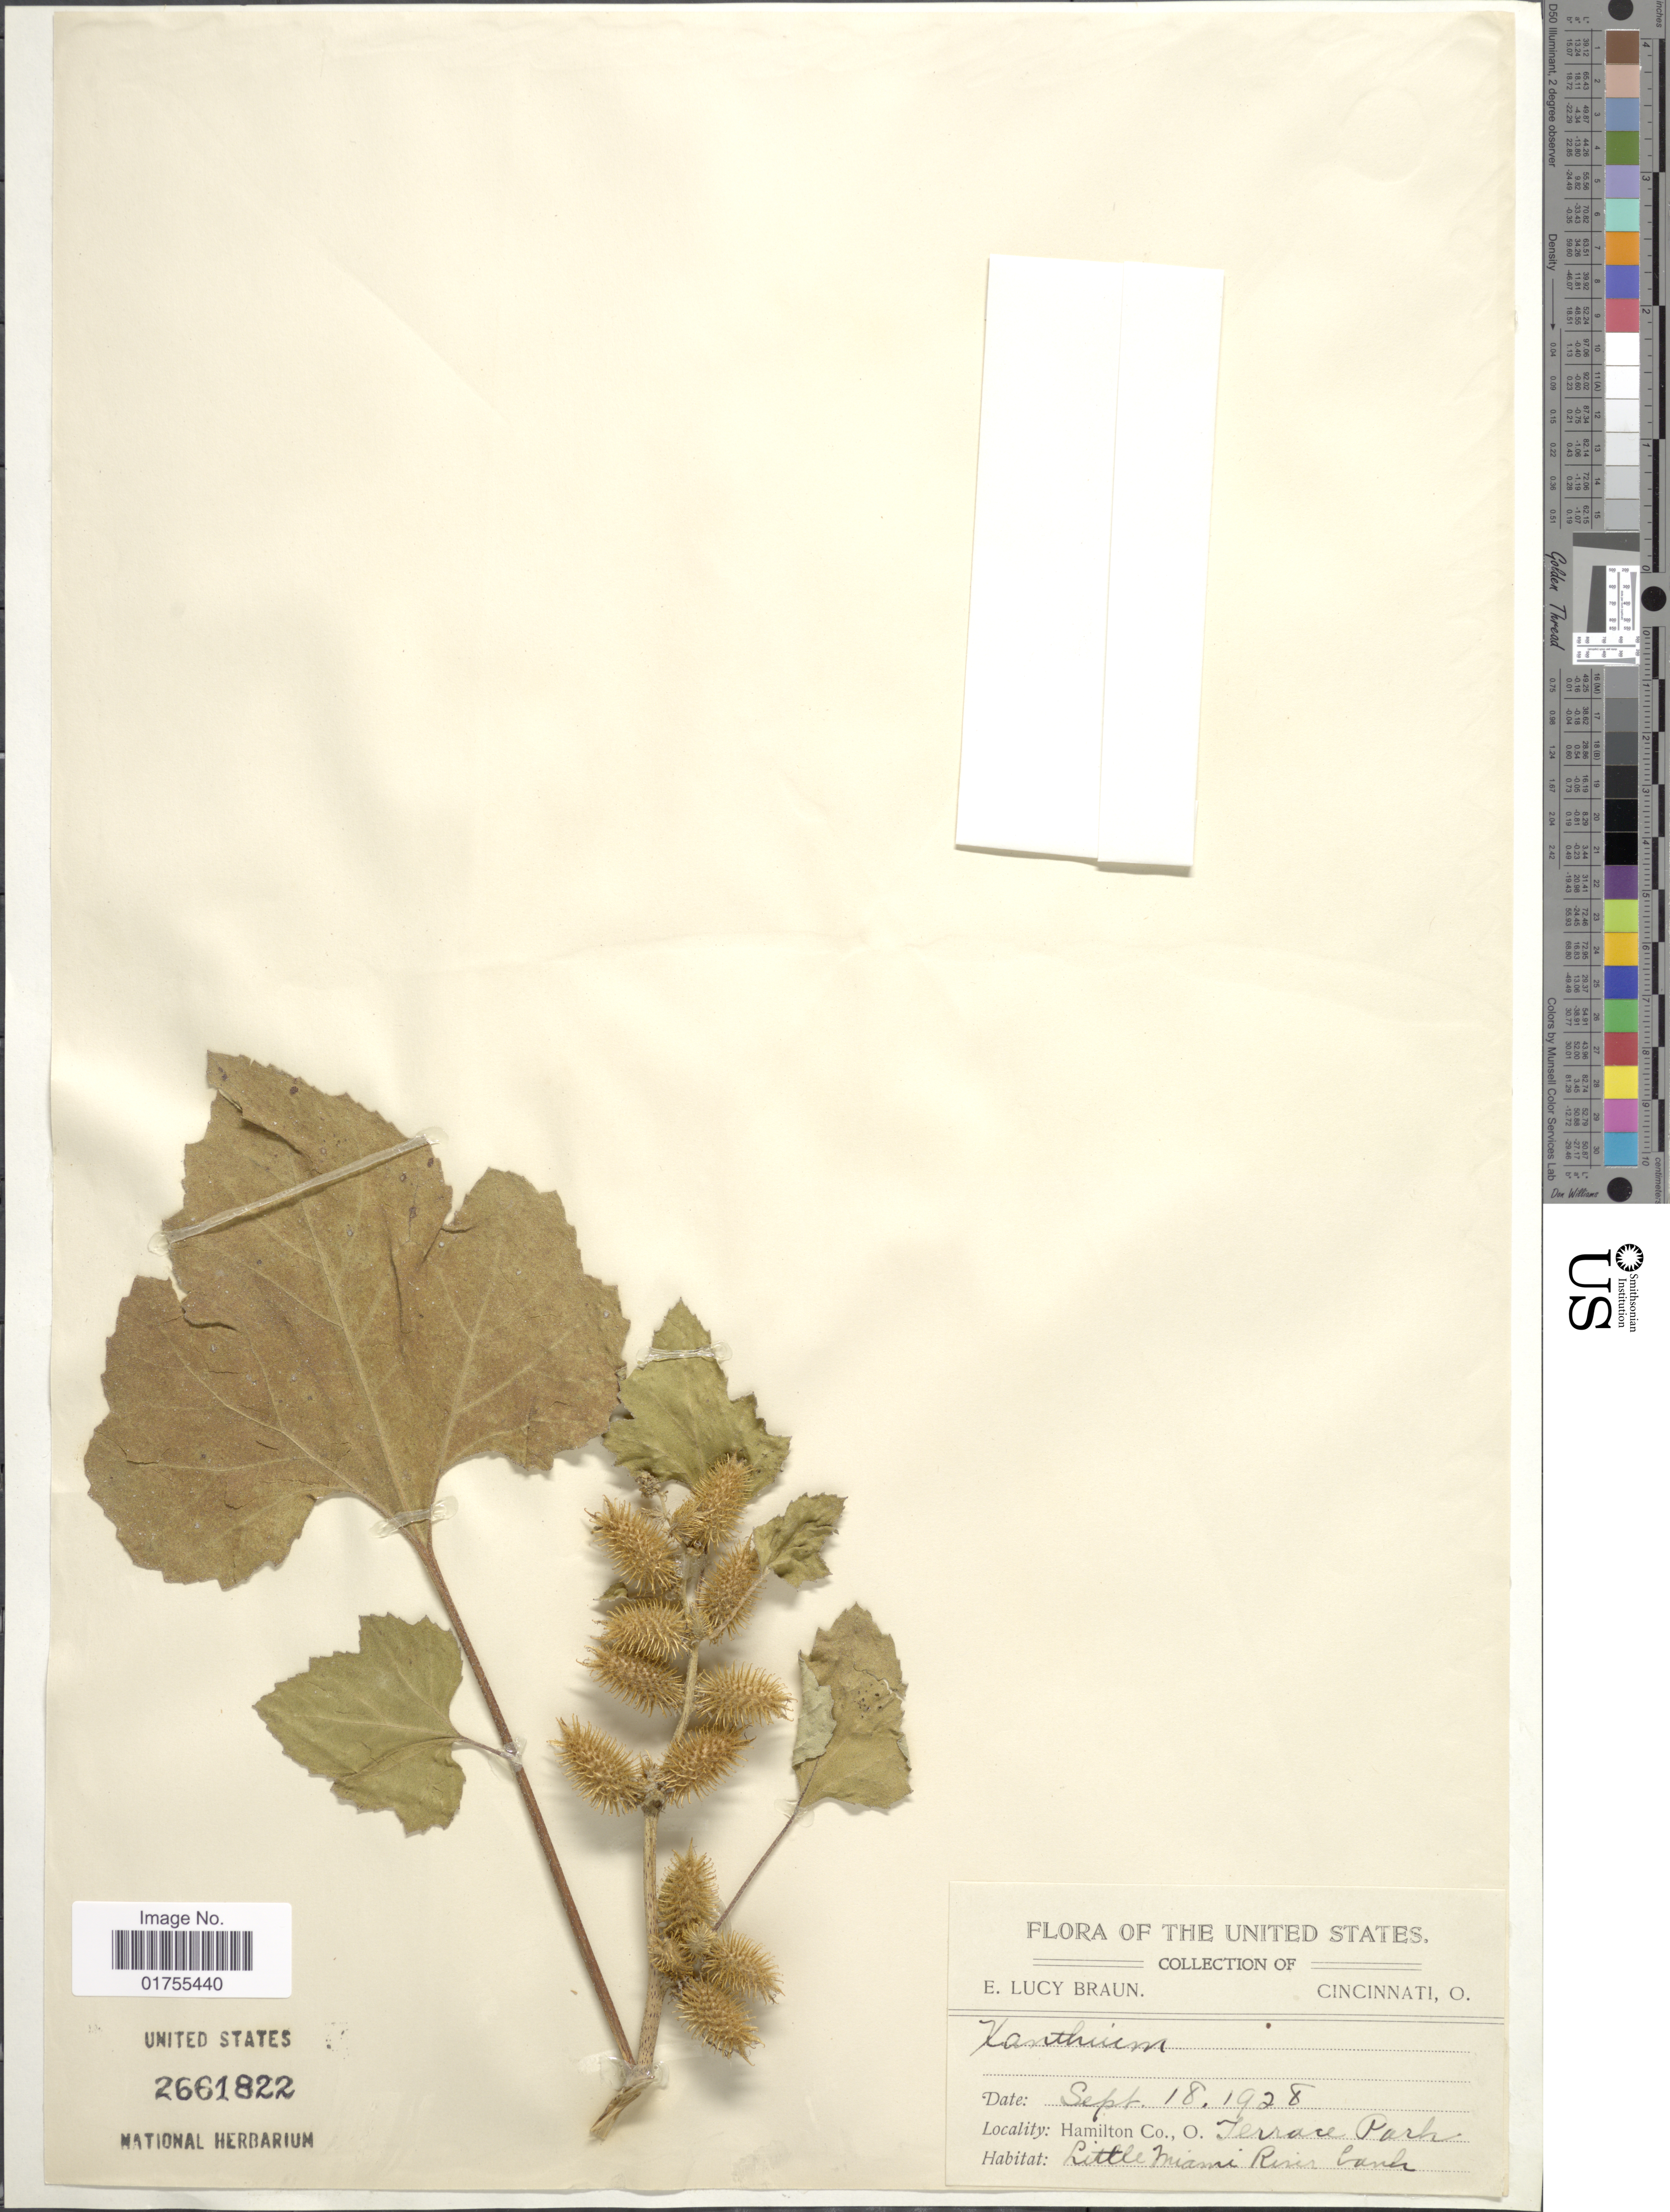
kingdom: Plantae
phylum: Tracheophyta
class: Magnoliopsida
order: Asterales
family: Asteraceae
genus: Xanthium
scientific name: Xanthium sp.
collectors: E. L. Braun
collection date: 1928-09-18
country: United States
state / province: Ohio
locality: Hamilton Co., O., Terrace Park, Little Miami River Bank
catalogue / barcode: US 2661822